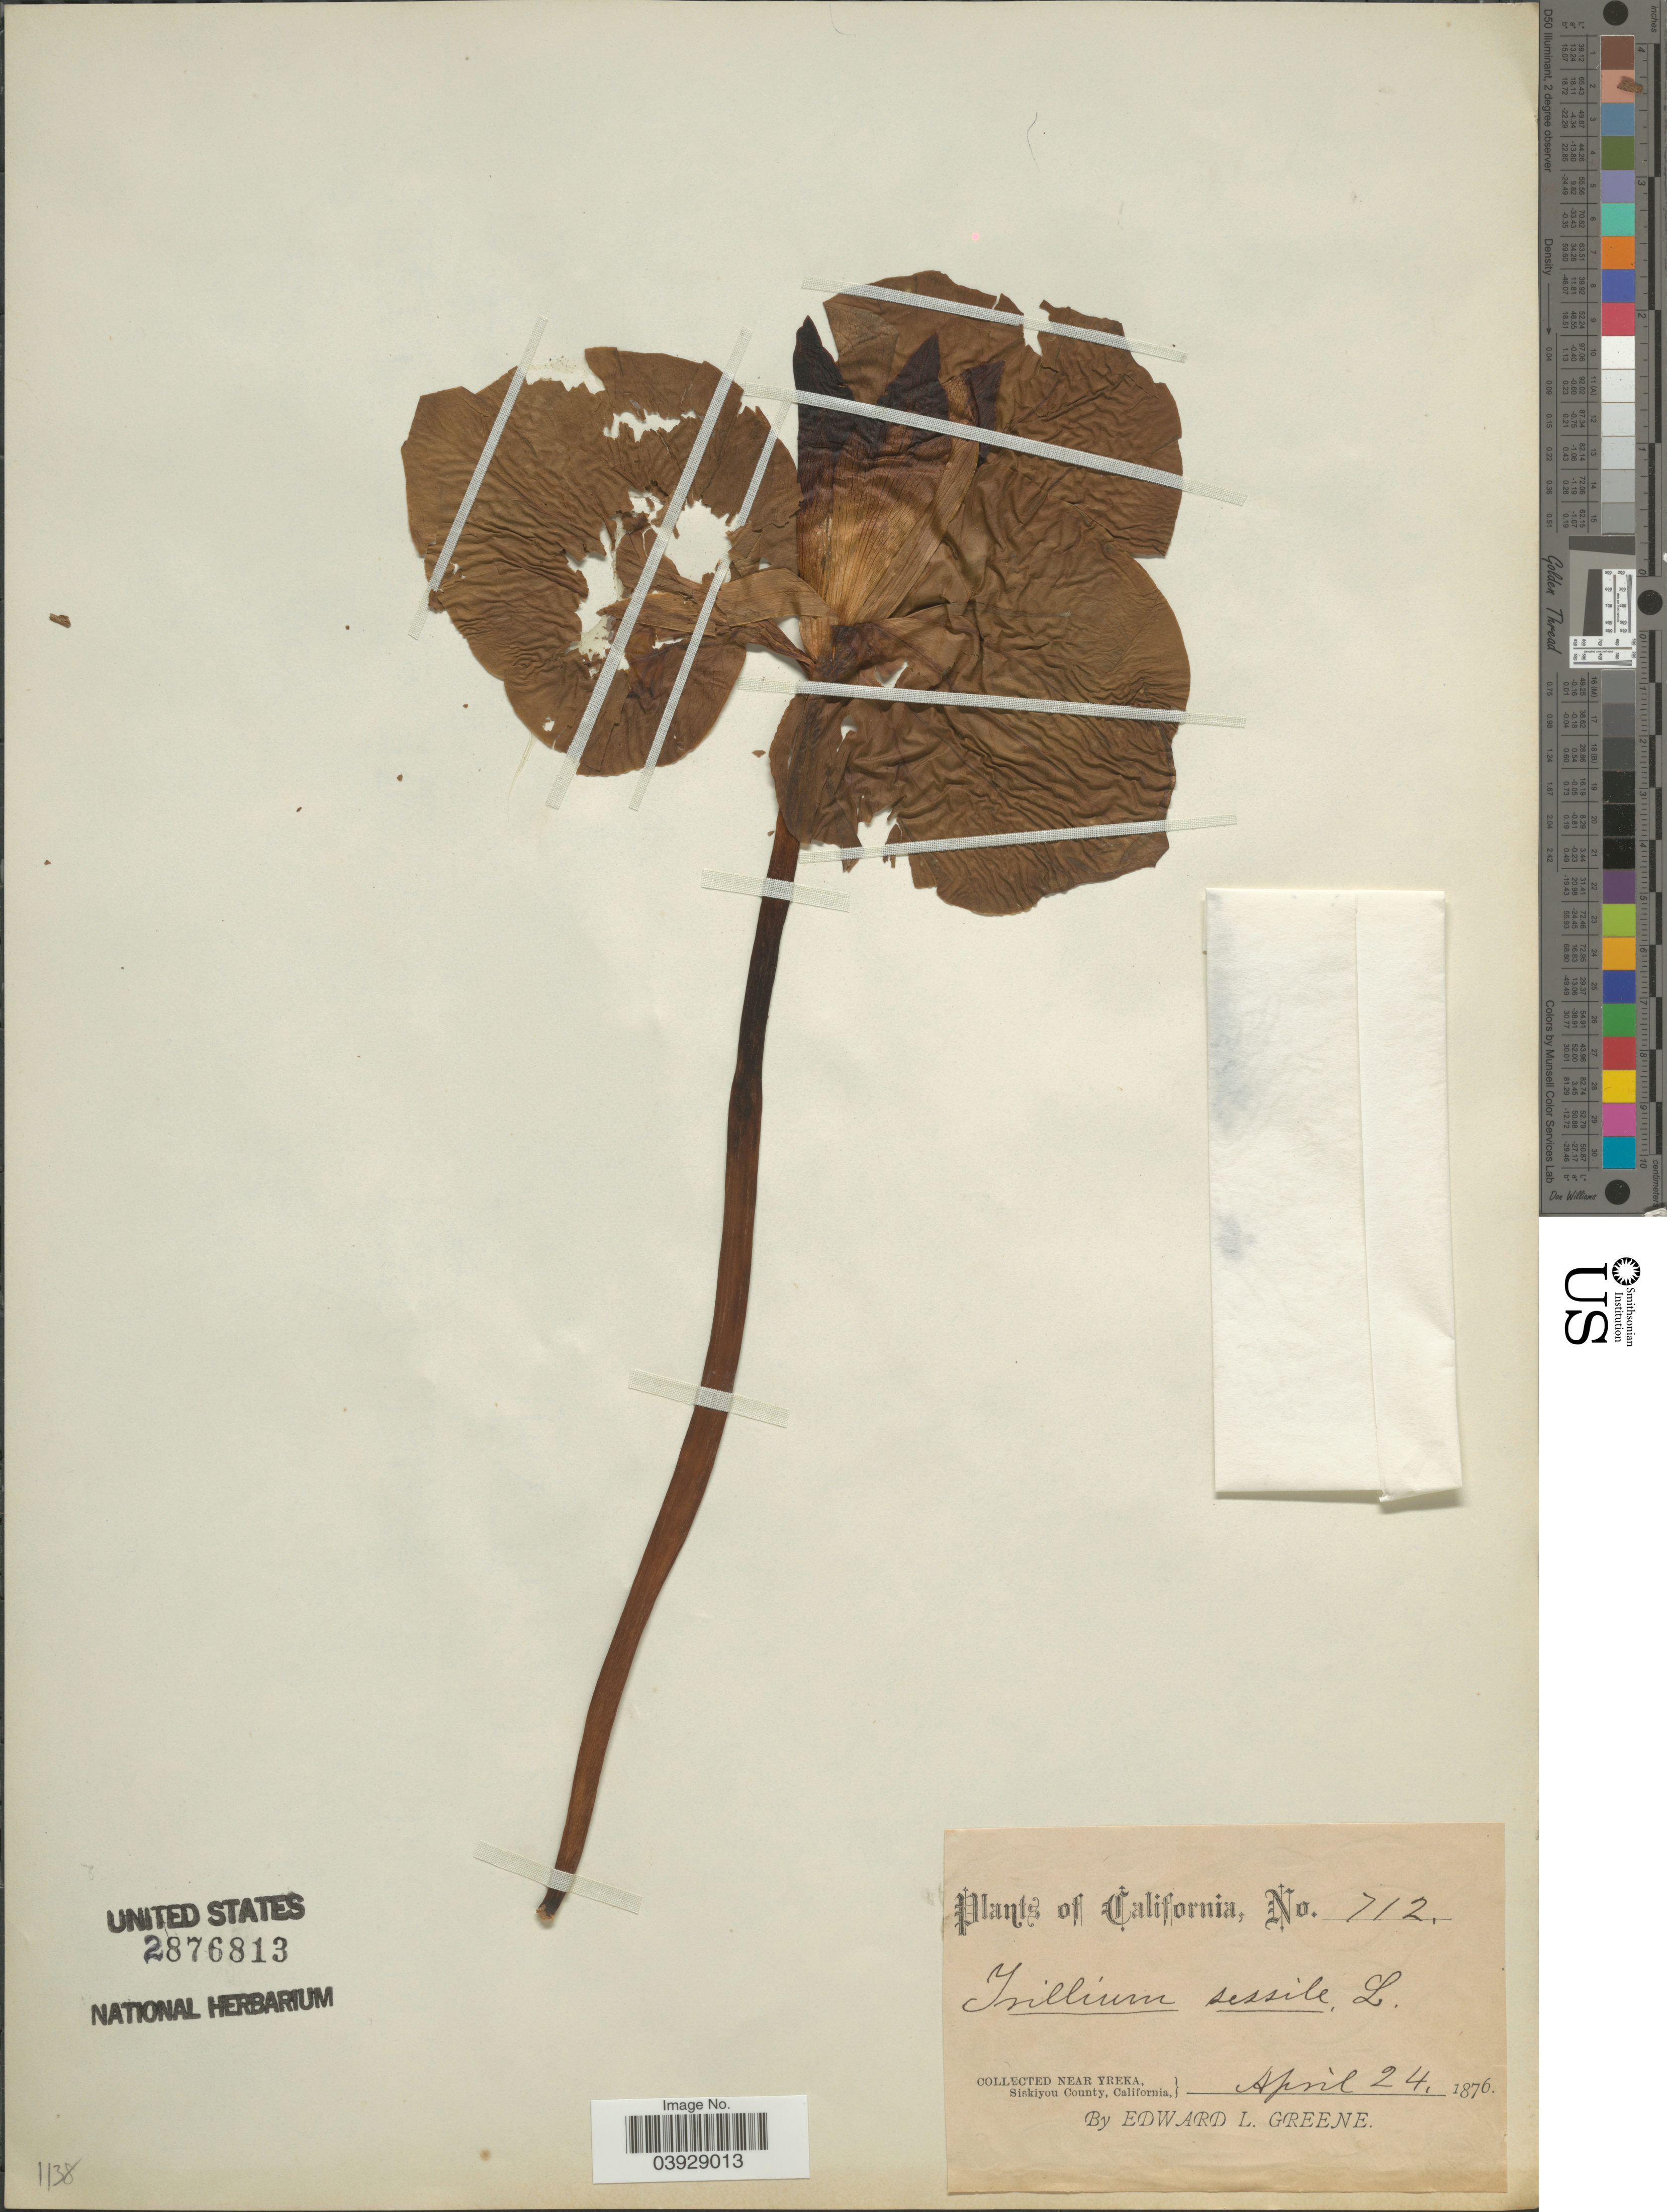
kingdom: Plantae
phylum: Tracheophyta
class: Liliopsida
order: Liliales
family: Melanthiaceae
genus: Trillium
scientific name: Trillium albidum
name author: J. D. Freeman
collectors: E. L. Greene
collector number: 712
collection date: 1876-04-24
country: United States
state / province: California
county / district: Siskiyou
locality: Near Yreka, Siskiyou County.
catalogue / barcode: US 2876813